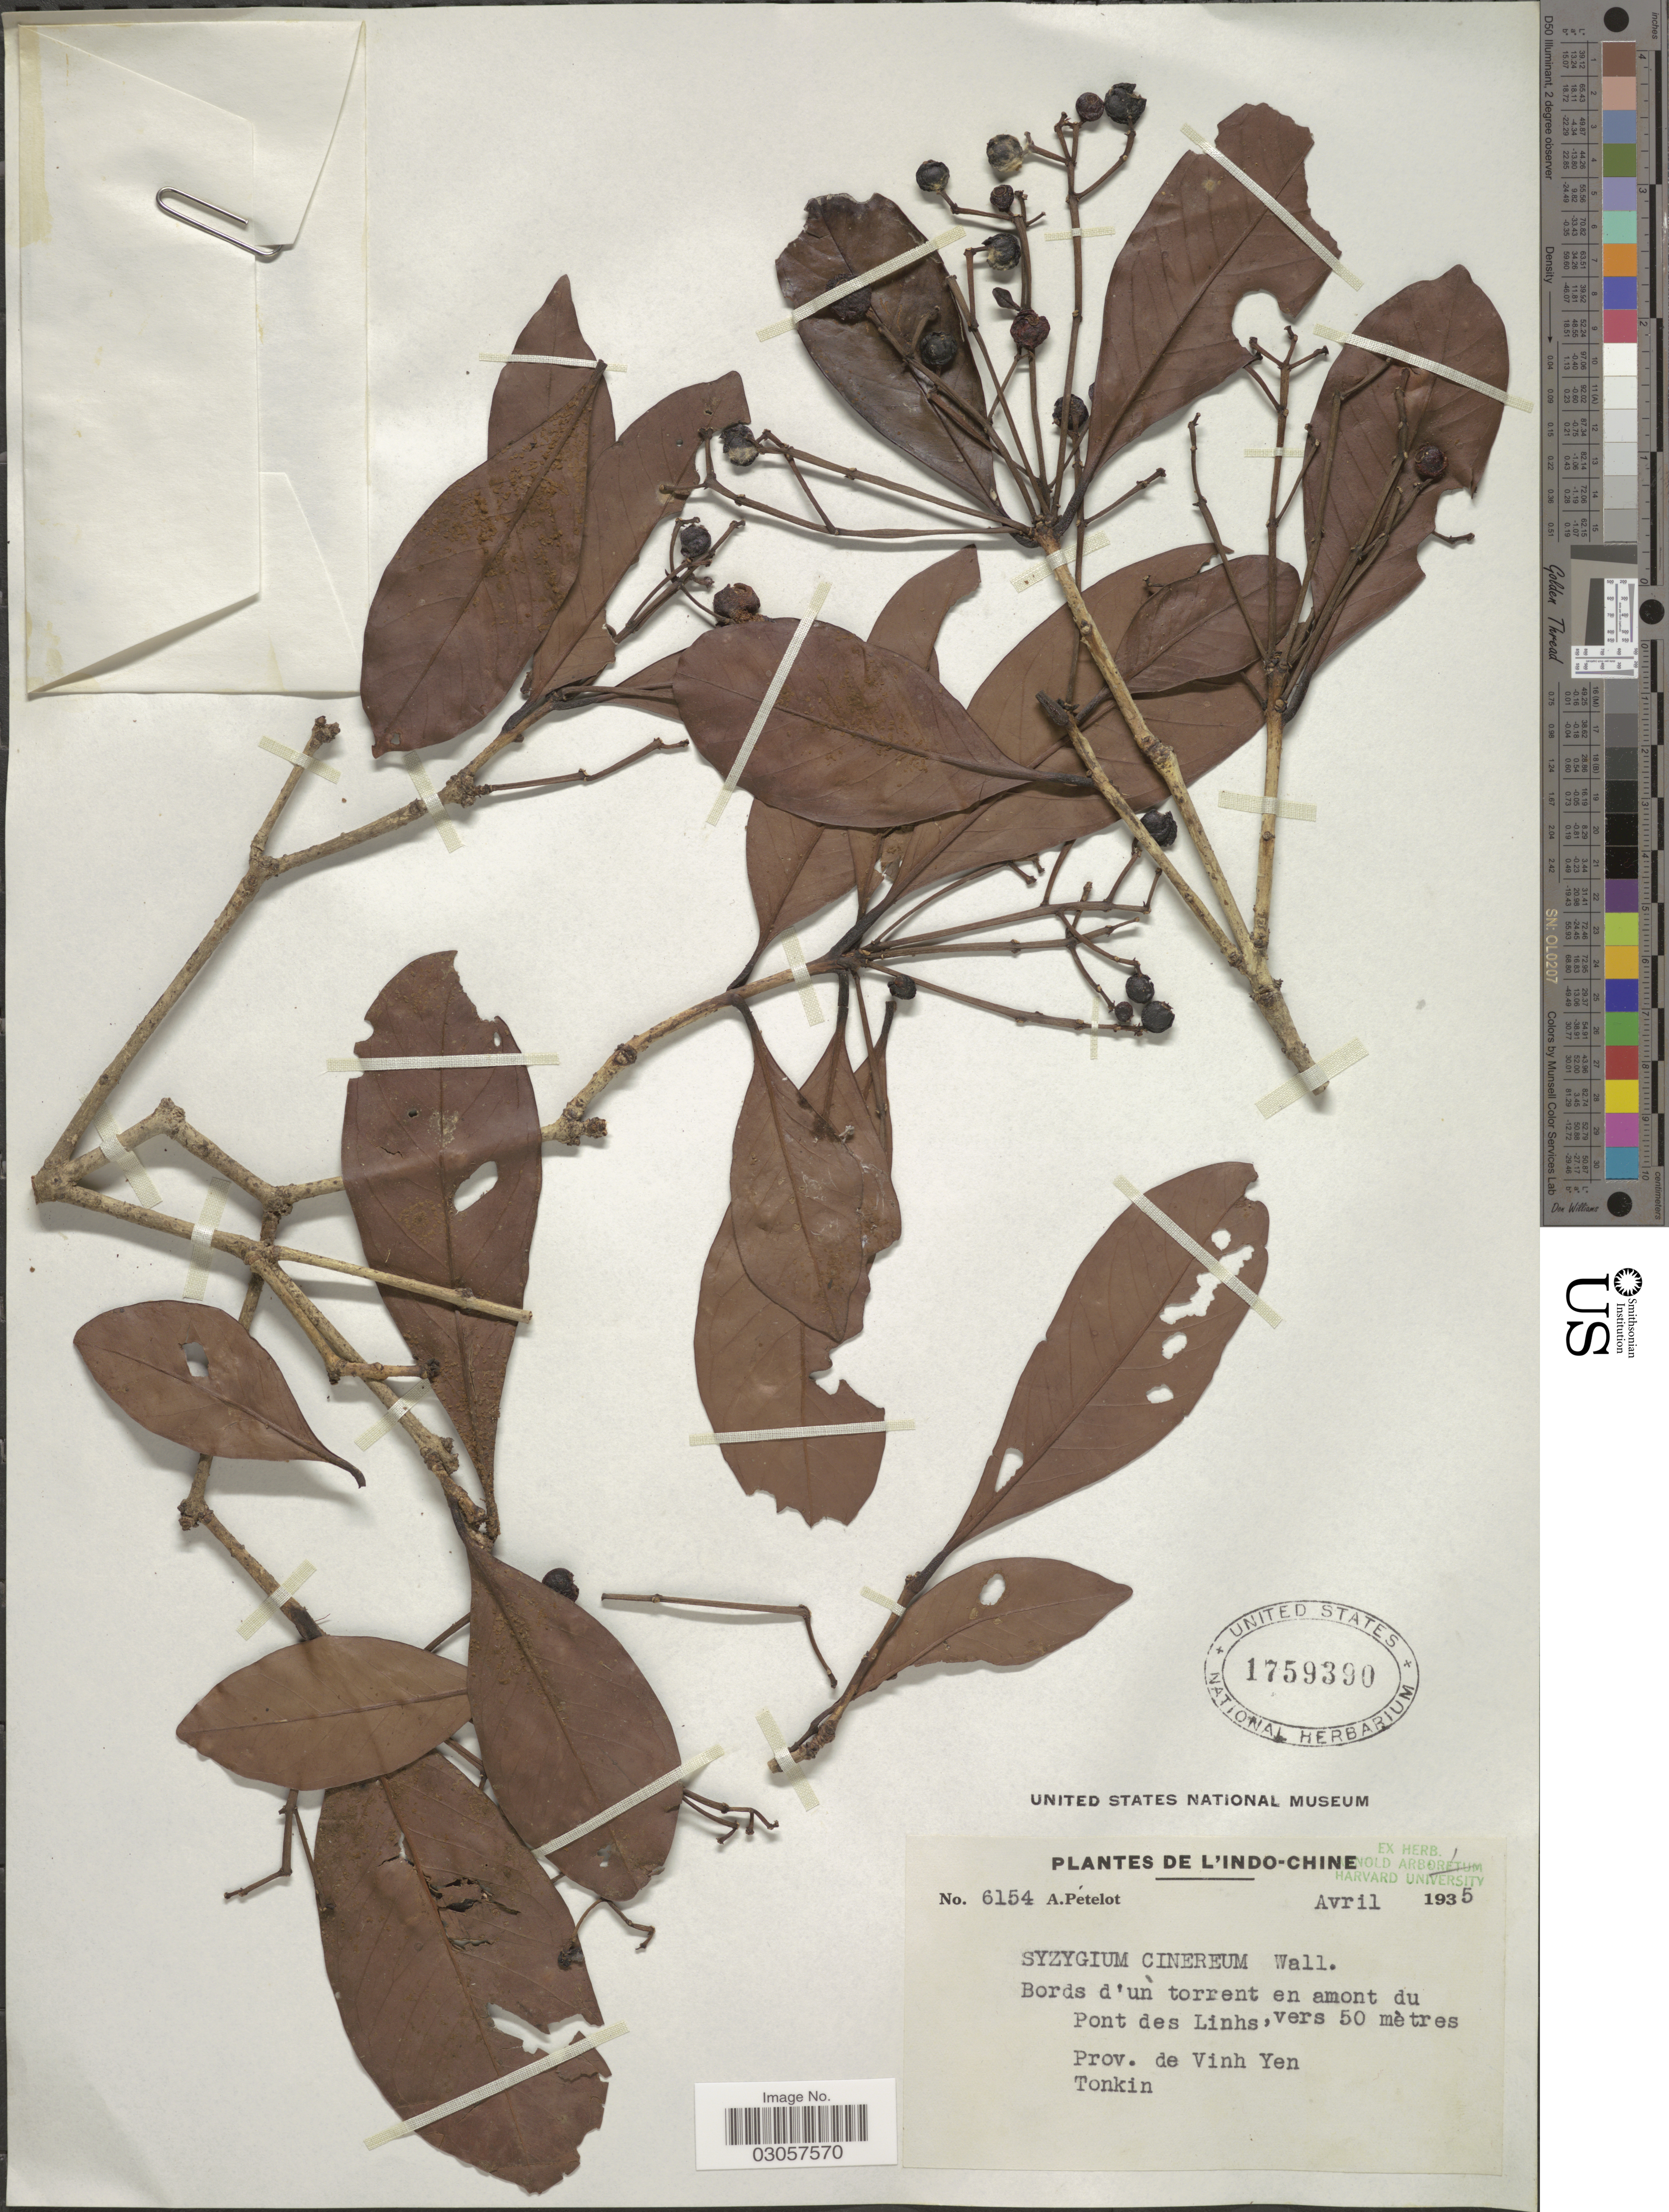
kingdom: Plantae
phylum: Tracheophyta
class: Magnoliopsida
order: Myrtales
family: Myrtaceae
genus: Syzygium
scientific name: Syzygium cinereum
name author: Wall.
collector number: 6154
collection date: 1935-04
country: Vietnam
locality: Indo-Chine. Bords d'un torrent en amont du Pont des Linhs, Prov. de Vinh Yen.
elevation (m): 50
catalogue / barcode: US 1759390